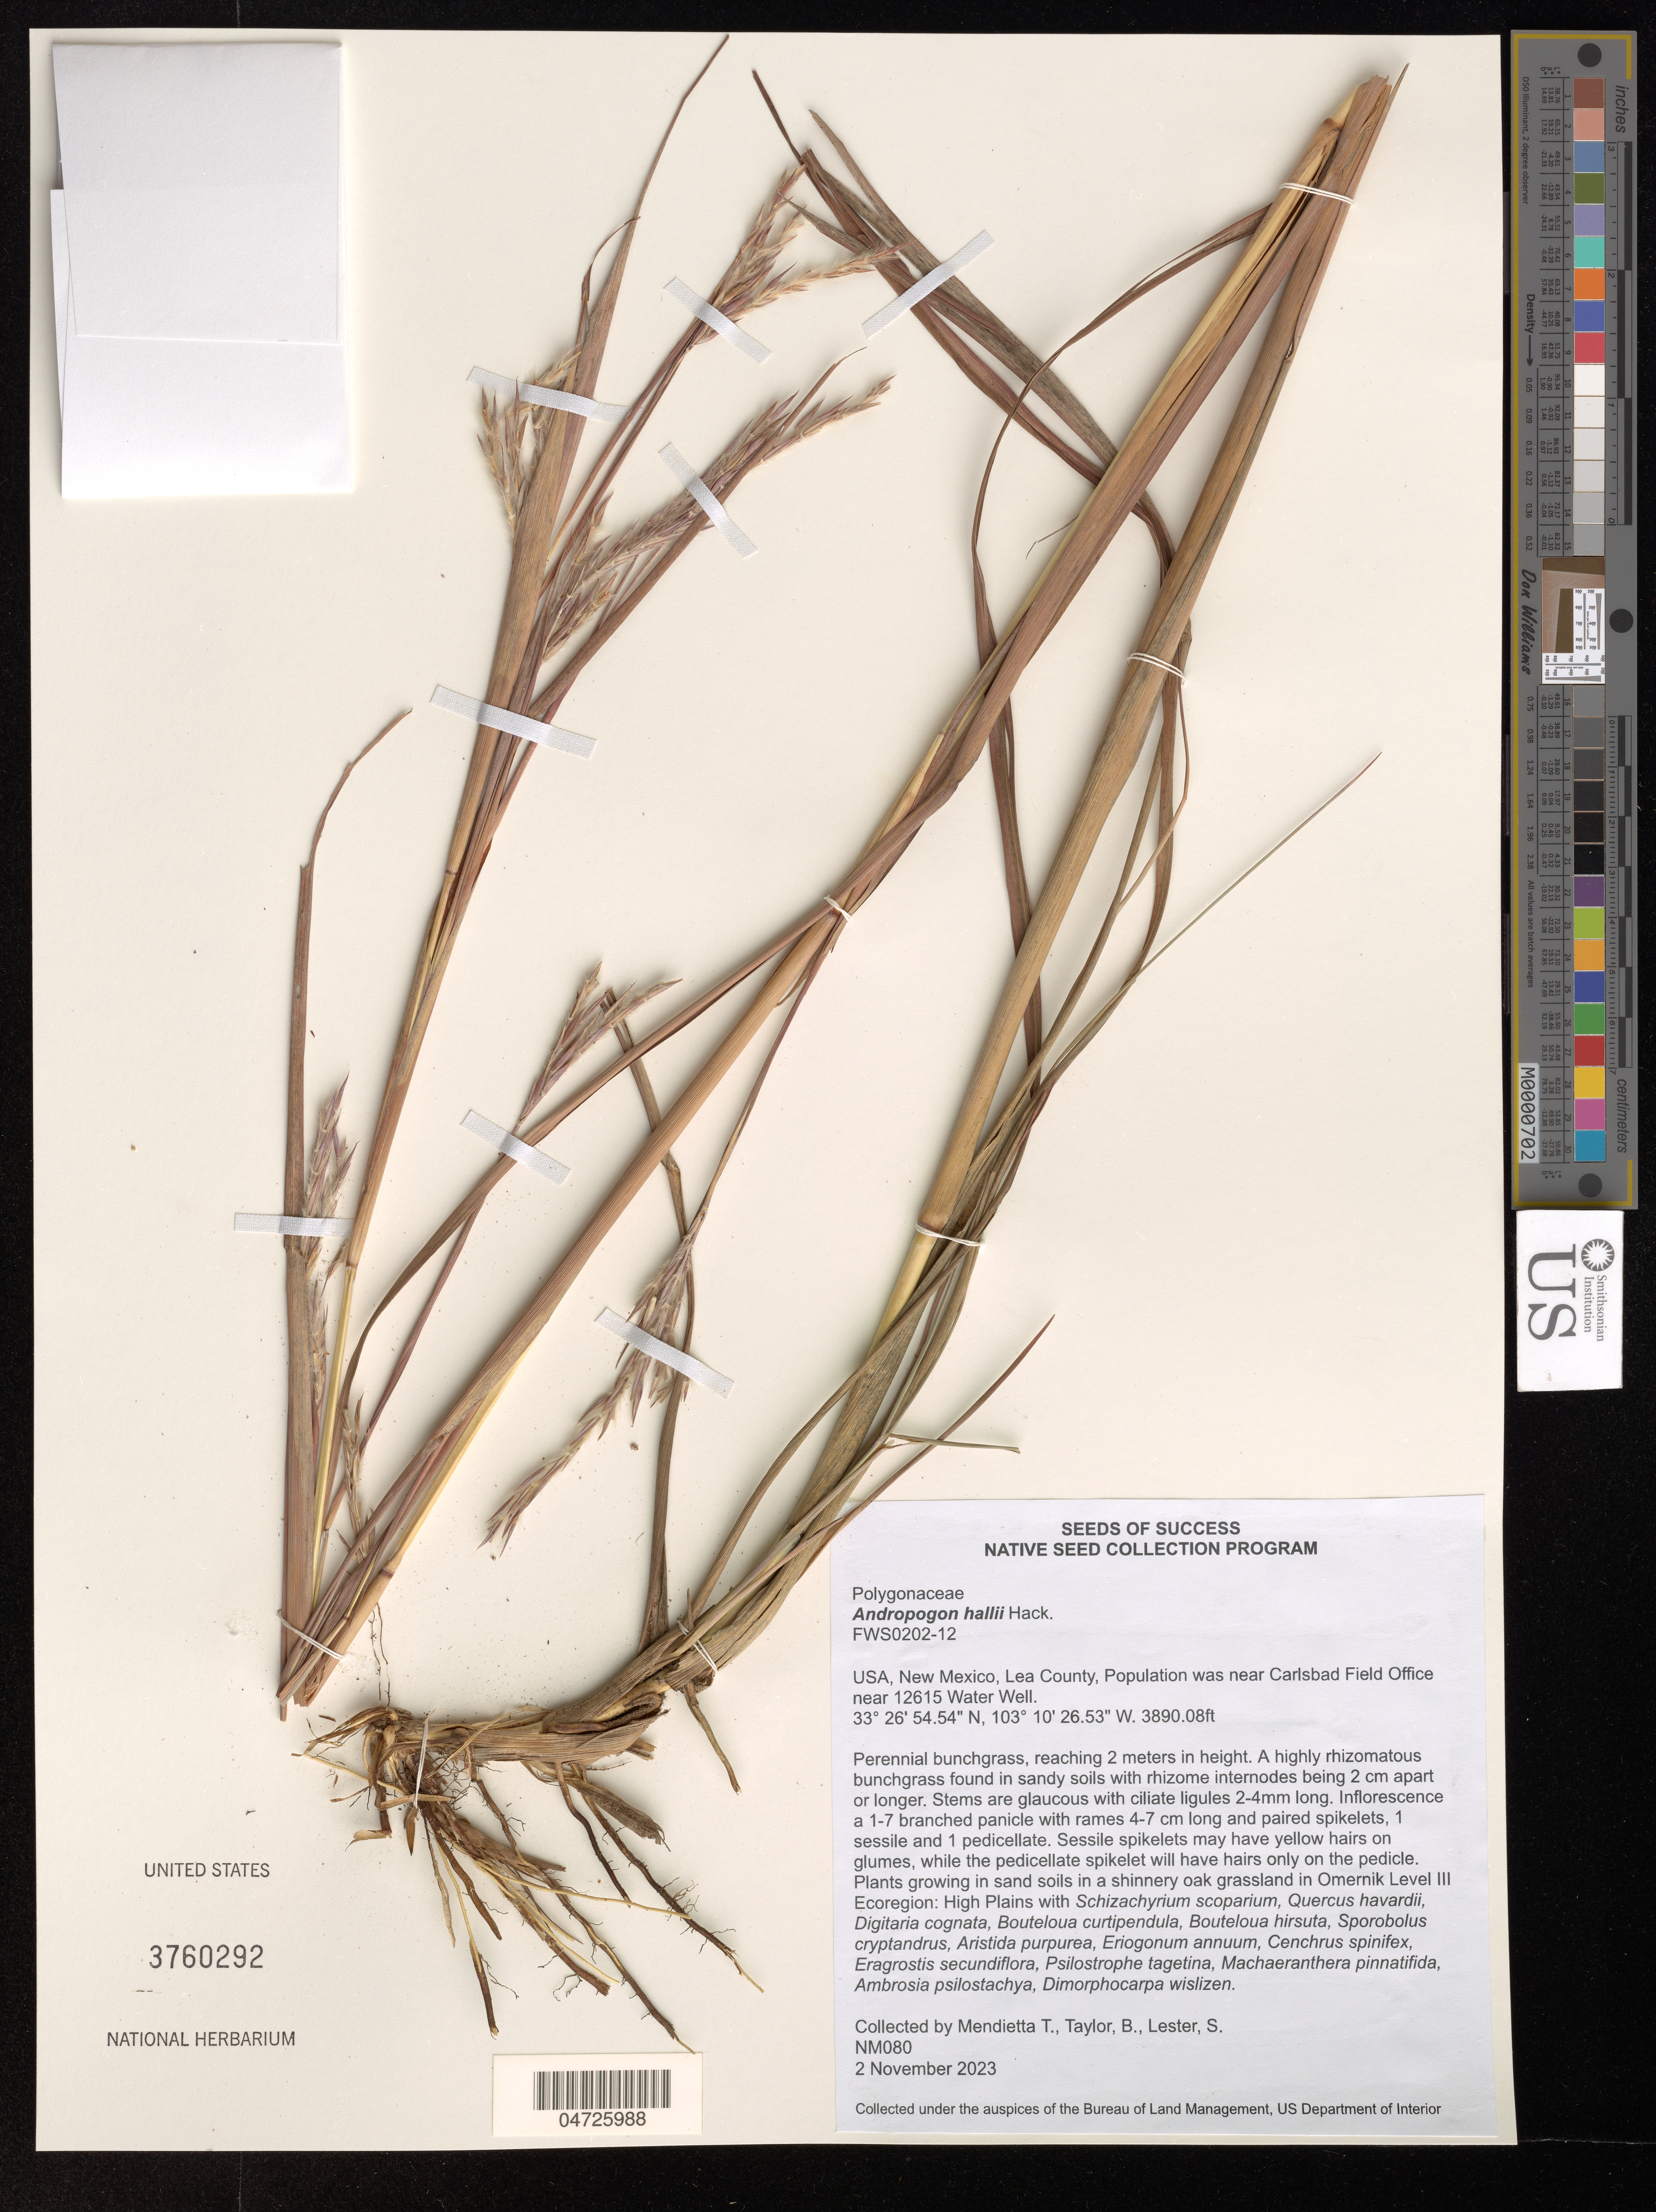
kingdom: Plantae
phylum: Tracheophyta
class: Liliopsida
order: Poales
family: Poaceae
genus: Andropogon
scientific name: Andropogon hallii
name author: Hack.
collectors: T. Mendietta & B. Taylor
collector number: NM080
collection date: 2023-11-02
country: United States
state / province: New Mexico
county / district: Lea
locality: Lea County, Population was near Carlsbad Field Office near 12615 Water Well.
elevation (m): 1185.7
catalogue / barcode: US 3760292